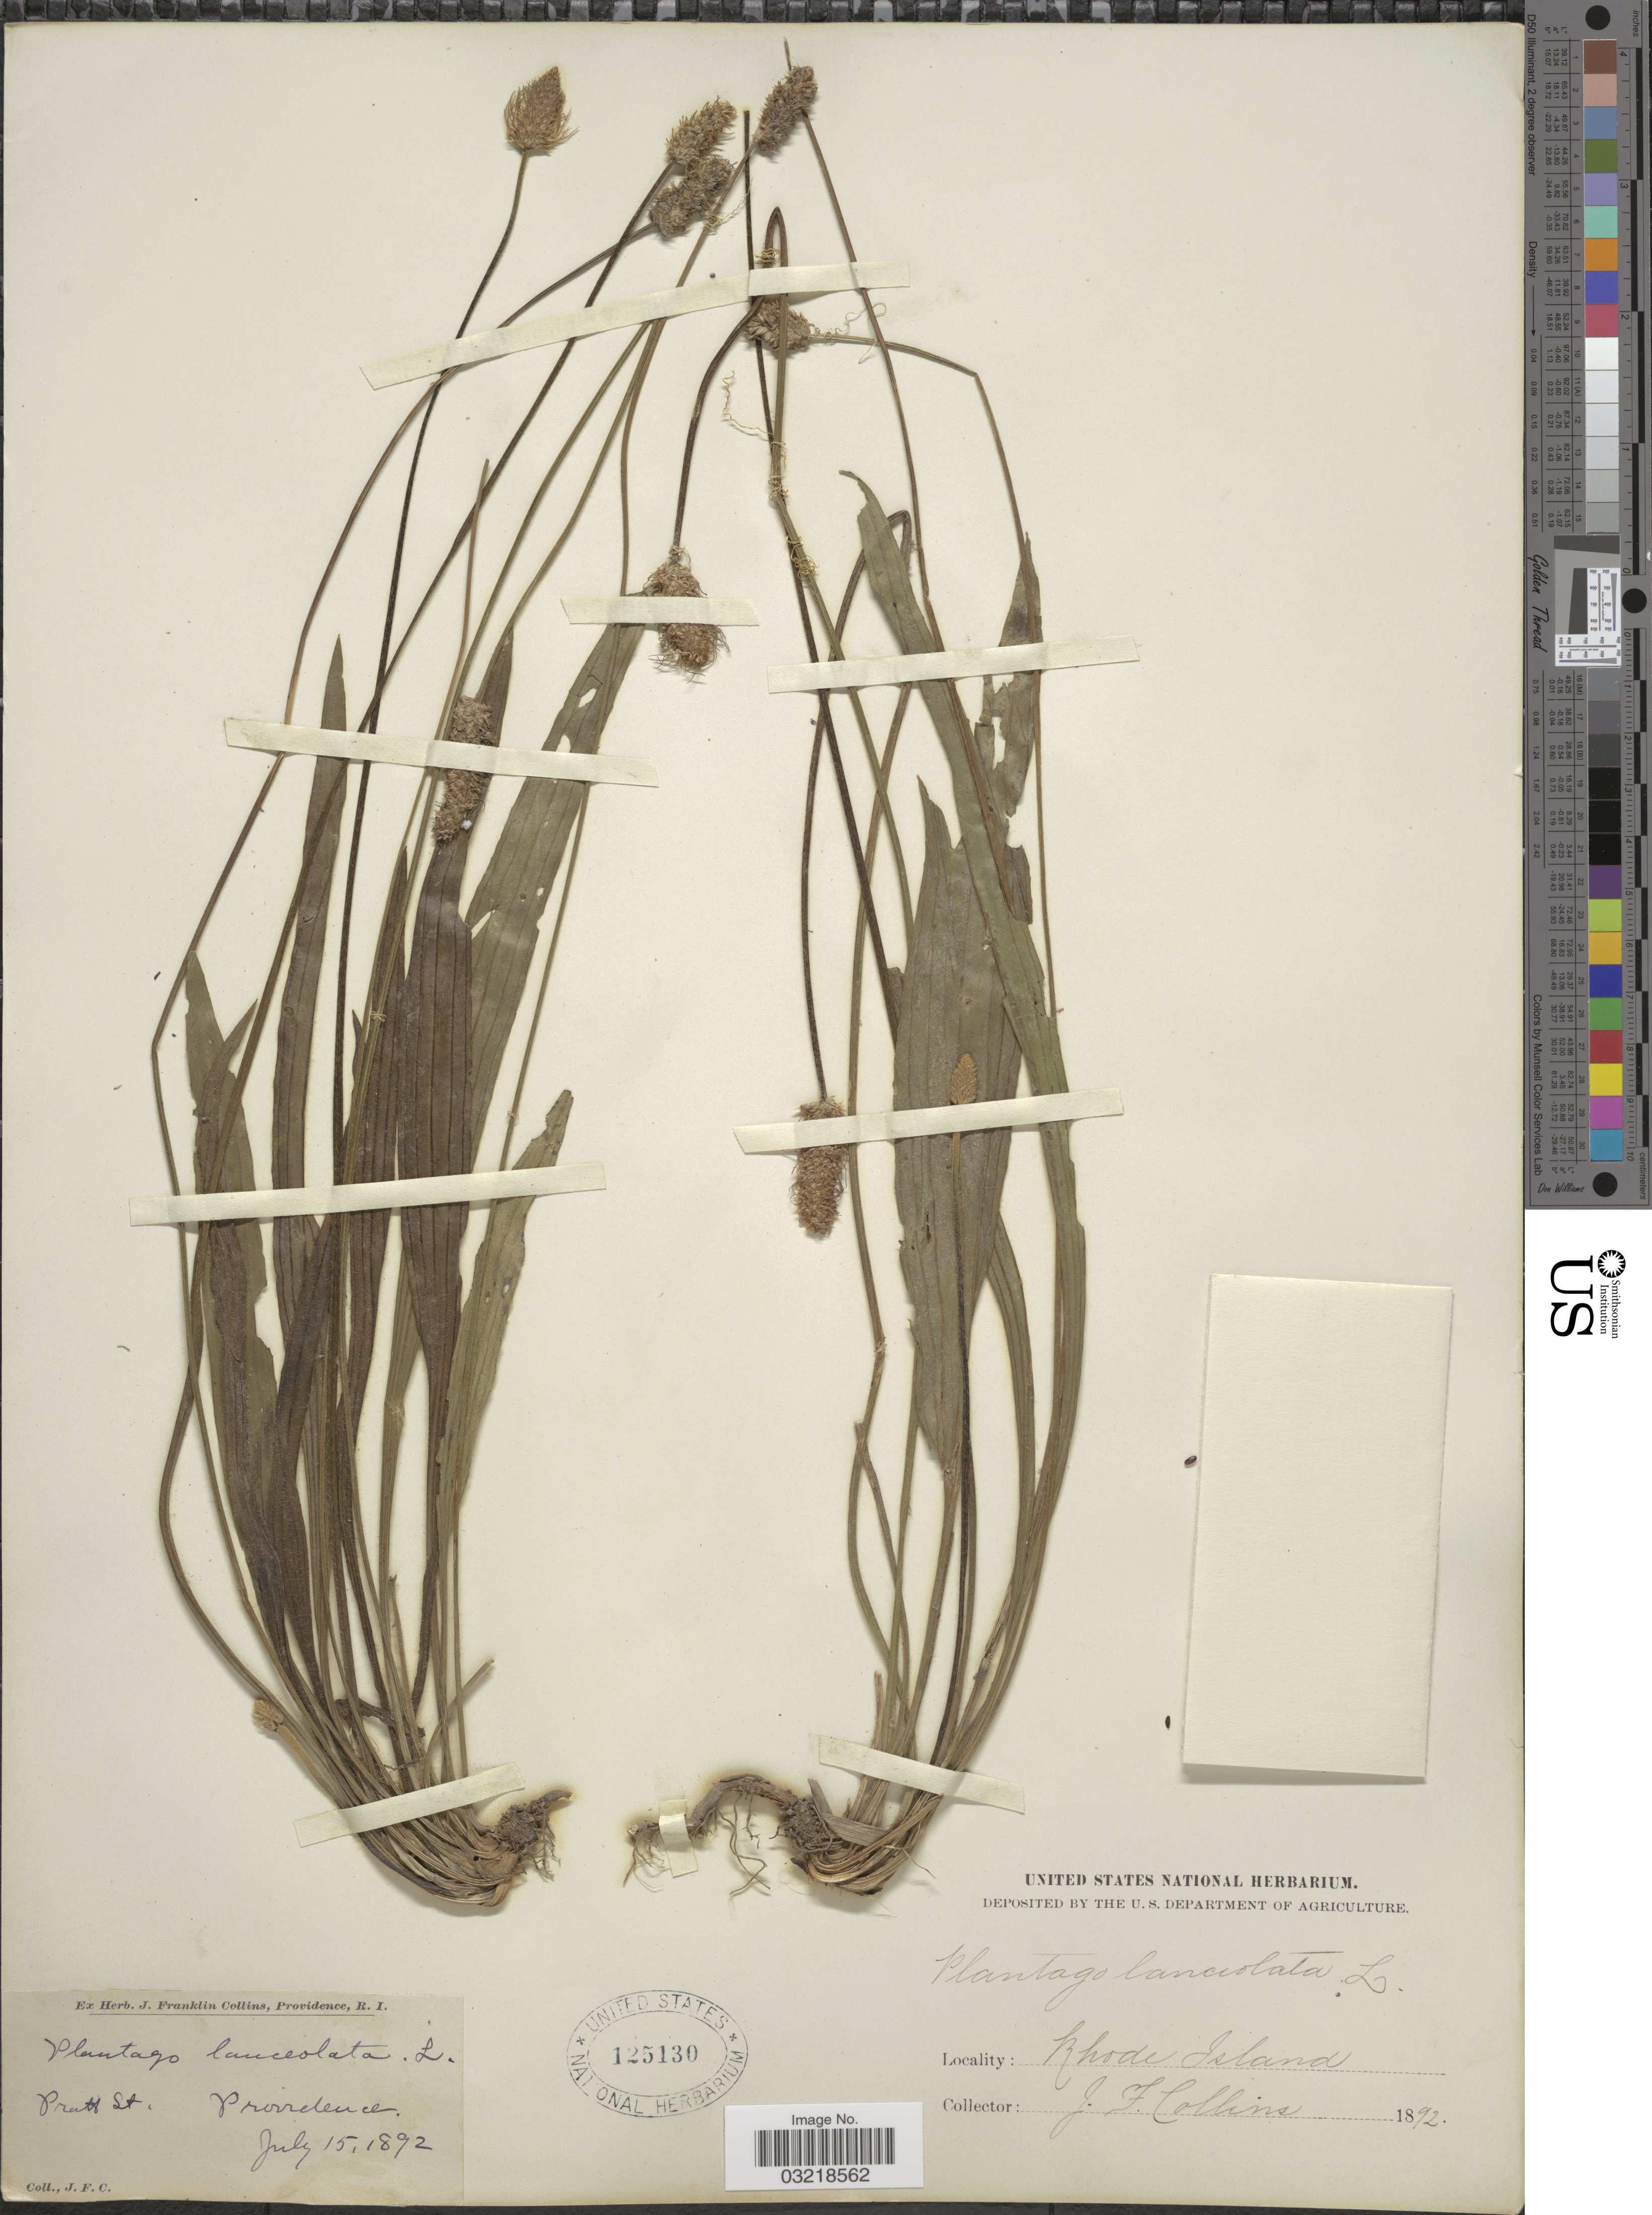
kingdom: Plantae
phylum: Tracheophyta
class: Magnoliopsida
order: Lamiales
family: Plantaginaceae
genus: Plantago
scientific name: Plantago lanceolata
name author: L.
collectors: J. Collins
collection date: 1892-07-15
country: United States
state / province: Rhode Island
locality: Pratt St. Providence.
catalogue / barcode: US 125130